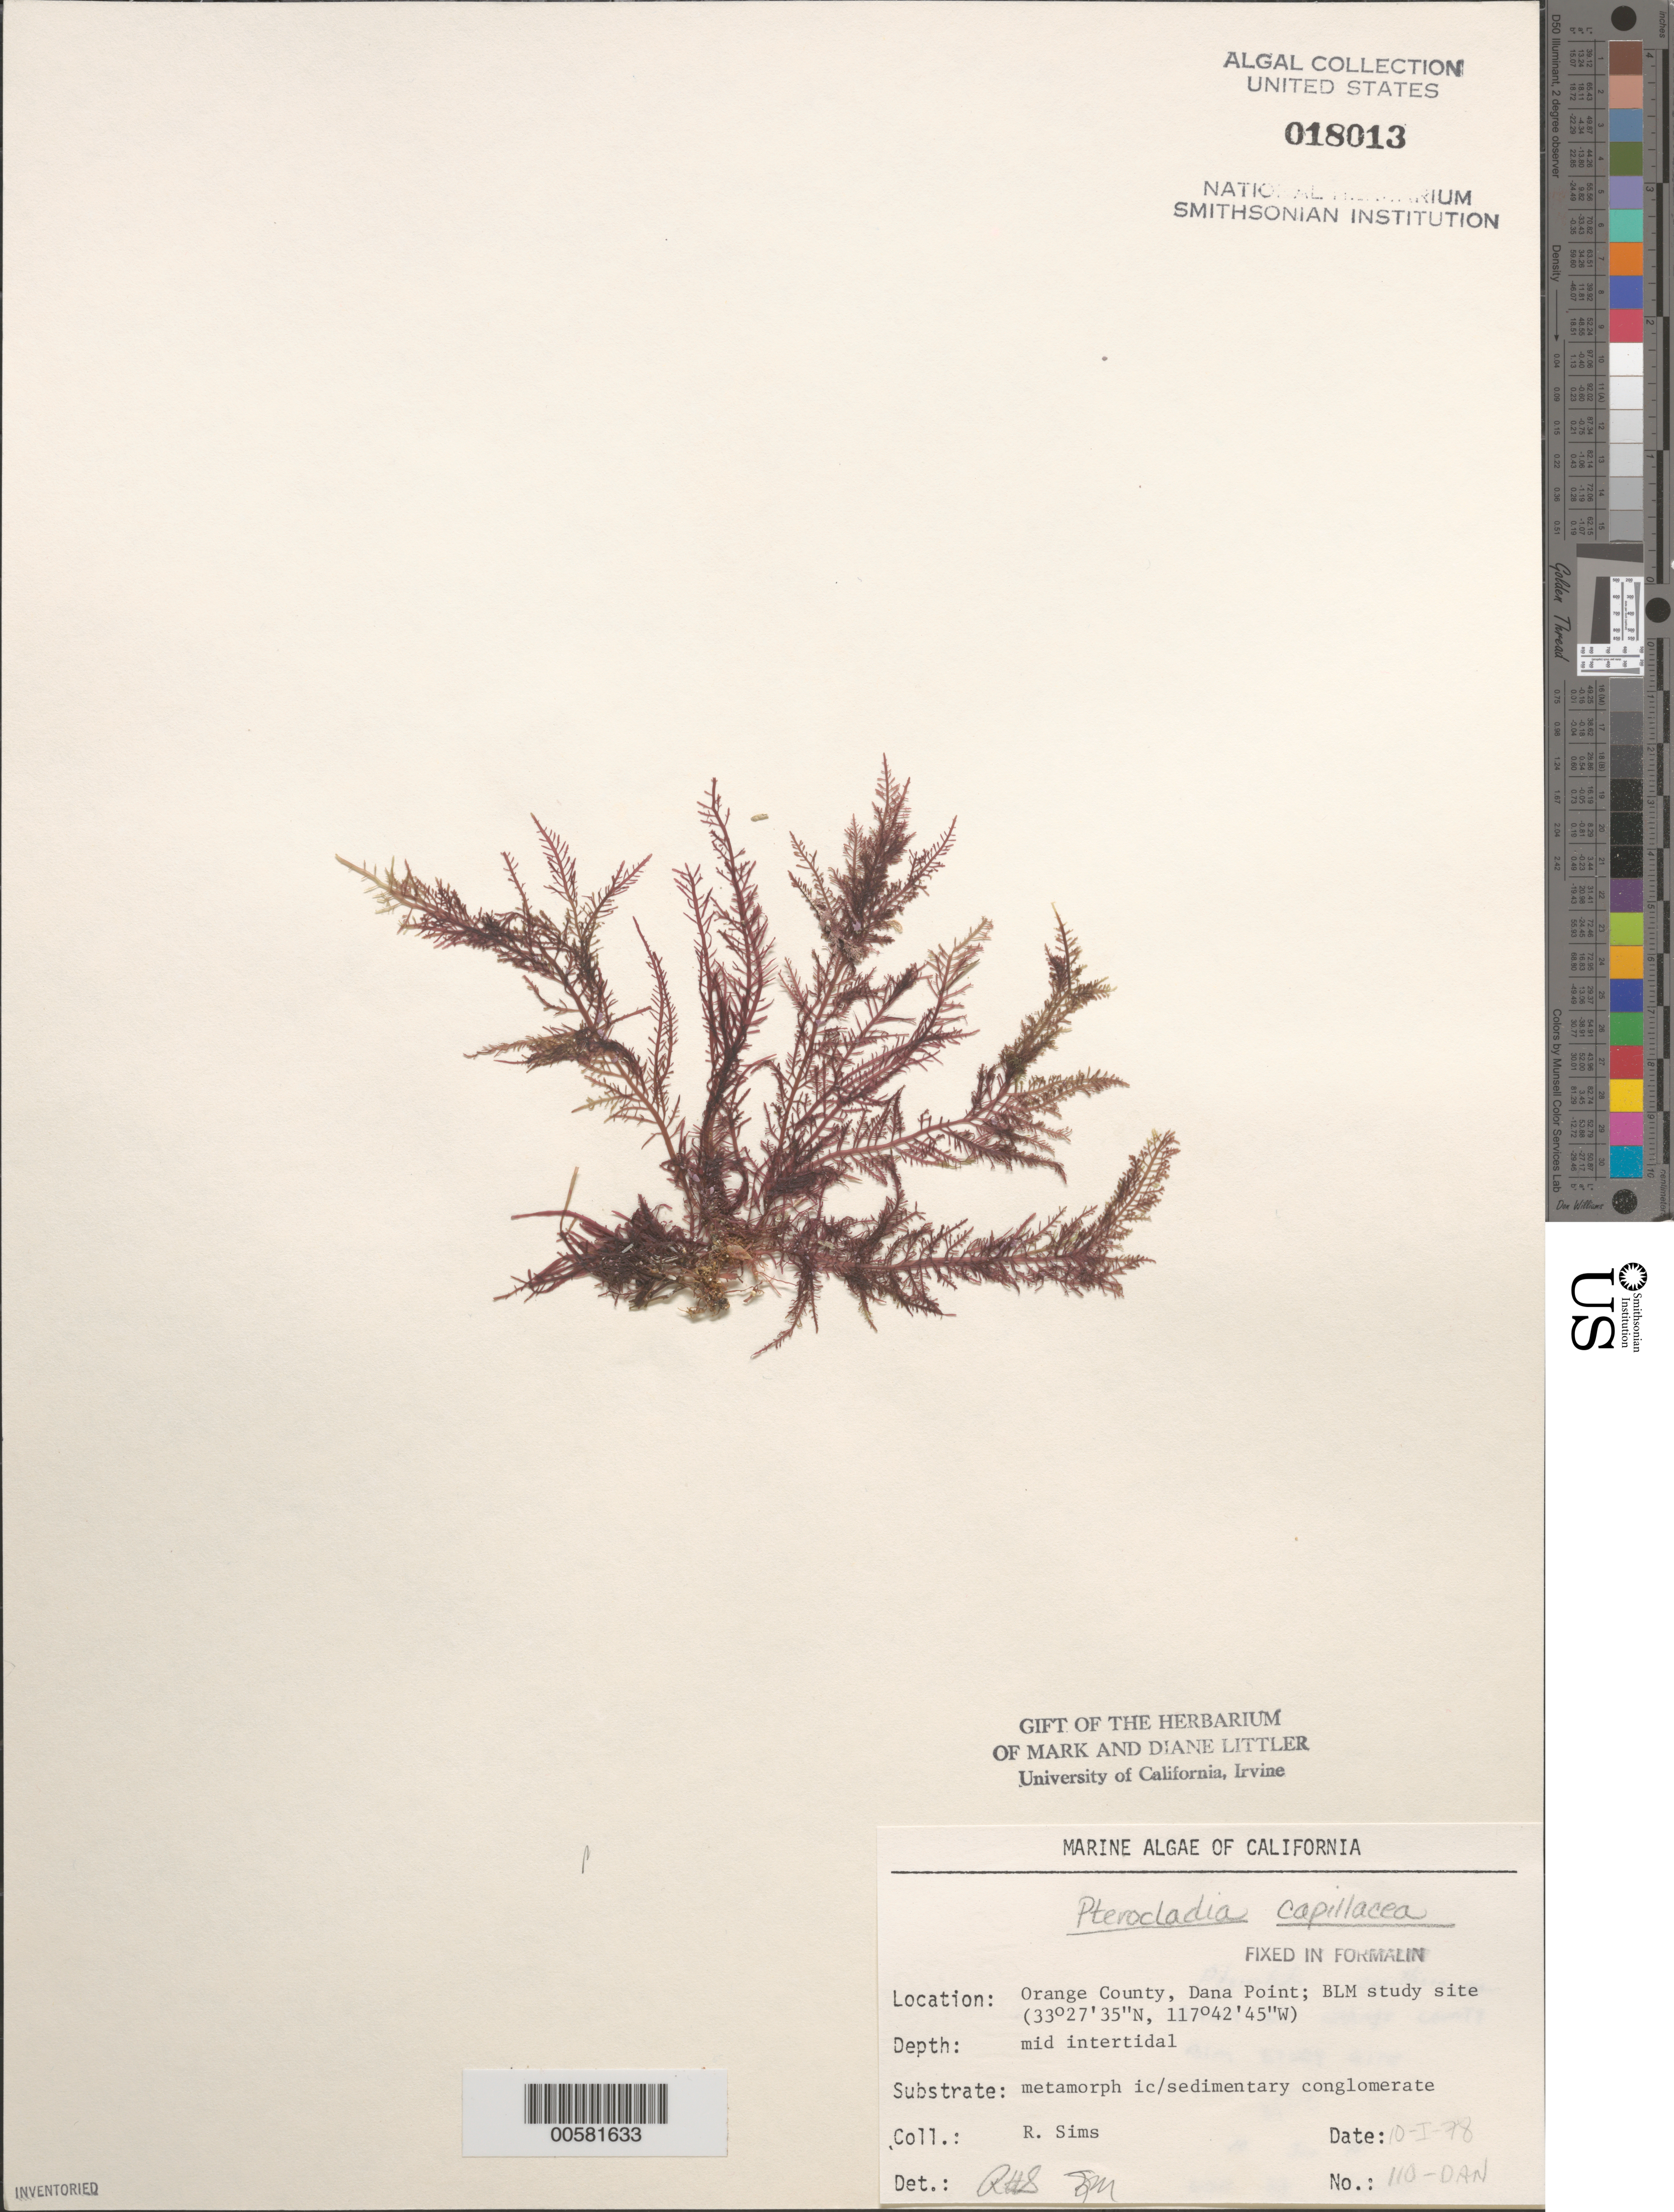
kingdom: Plantae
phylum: Rhodophyta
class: Florideophyceae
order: Gelidiales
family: Pterocladiaceae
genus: Pterocladiella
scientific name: Pterocladiella capillacea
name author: (S.G. Gmel.) Santelices & Hommers.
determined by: Algae name updating Project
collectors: R. H. Sims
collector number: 110-dan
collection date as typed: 10 Jan 1978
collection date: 1978-01-10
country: United States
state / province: California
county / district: Orange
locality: Dana Point, 1 km north of marina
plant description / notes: BLM-SOCALBIGHT Rocky Intertidal Survey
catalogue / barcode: US 18013